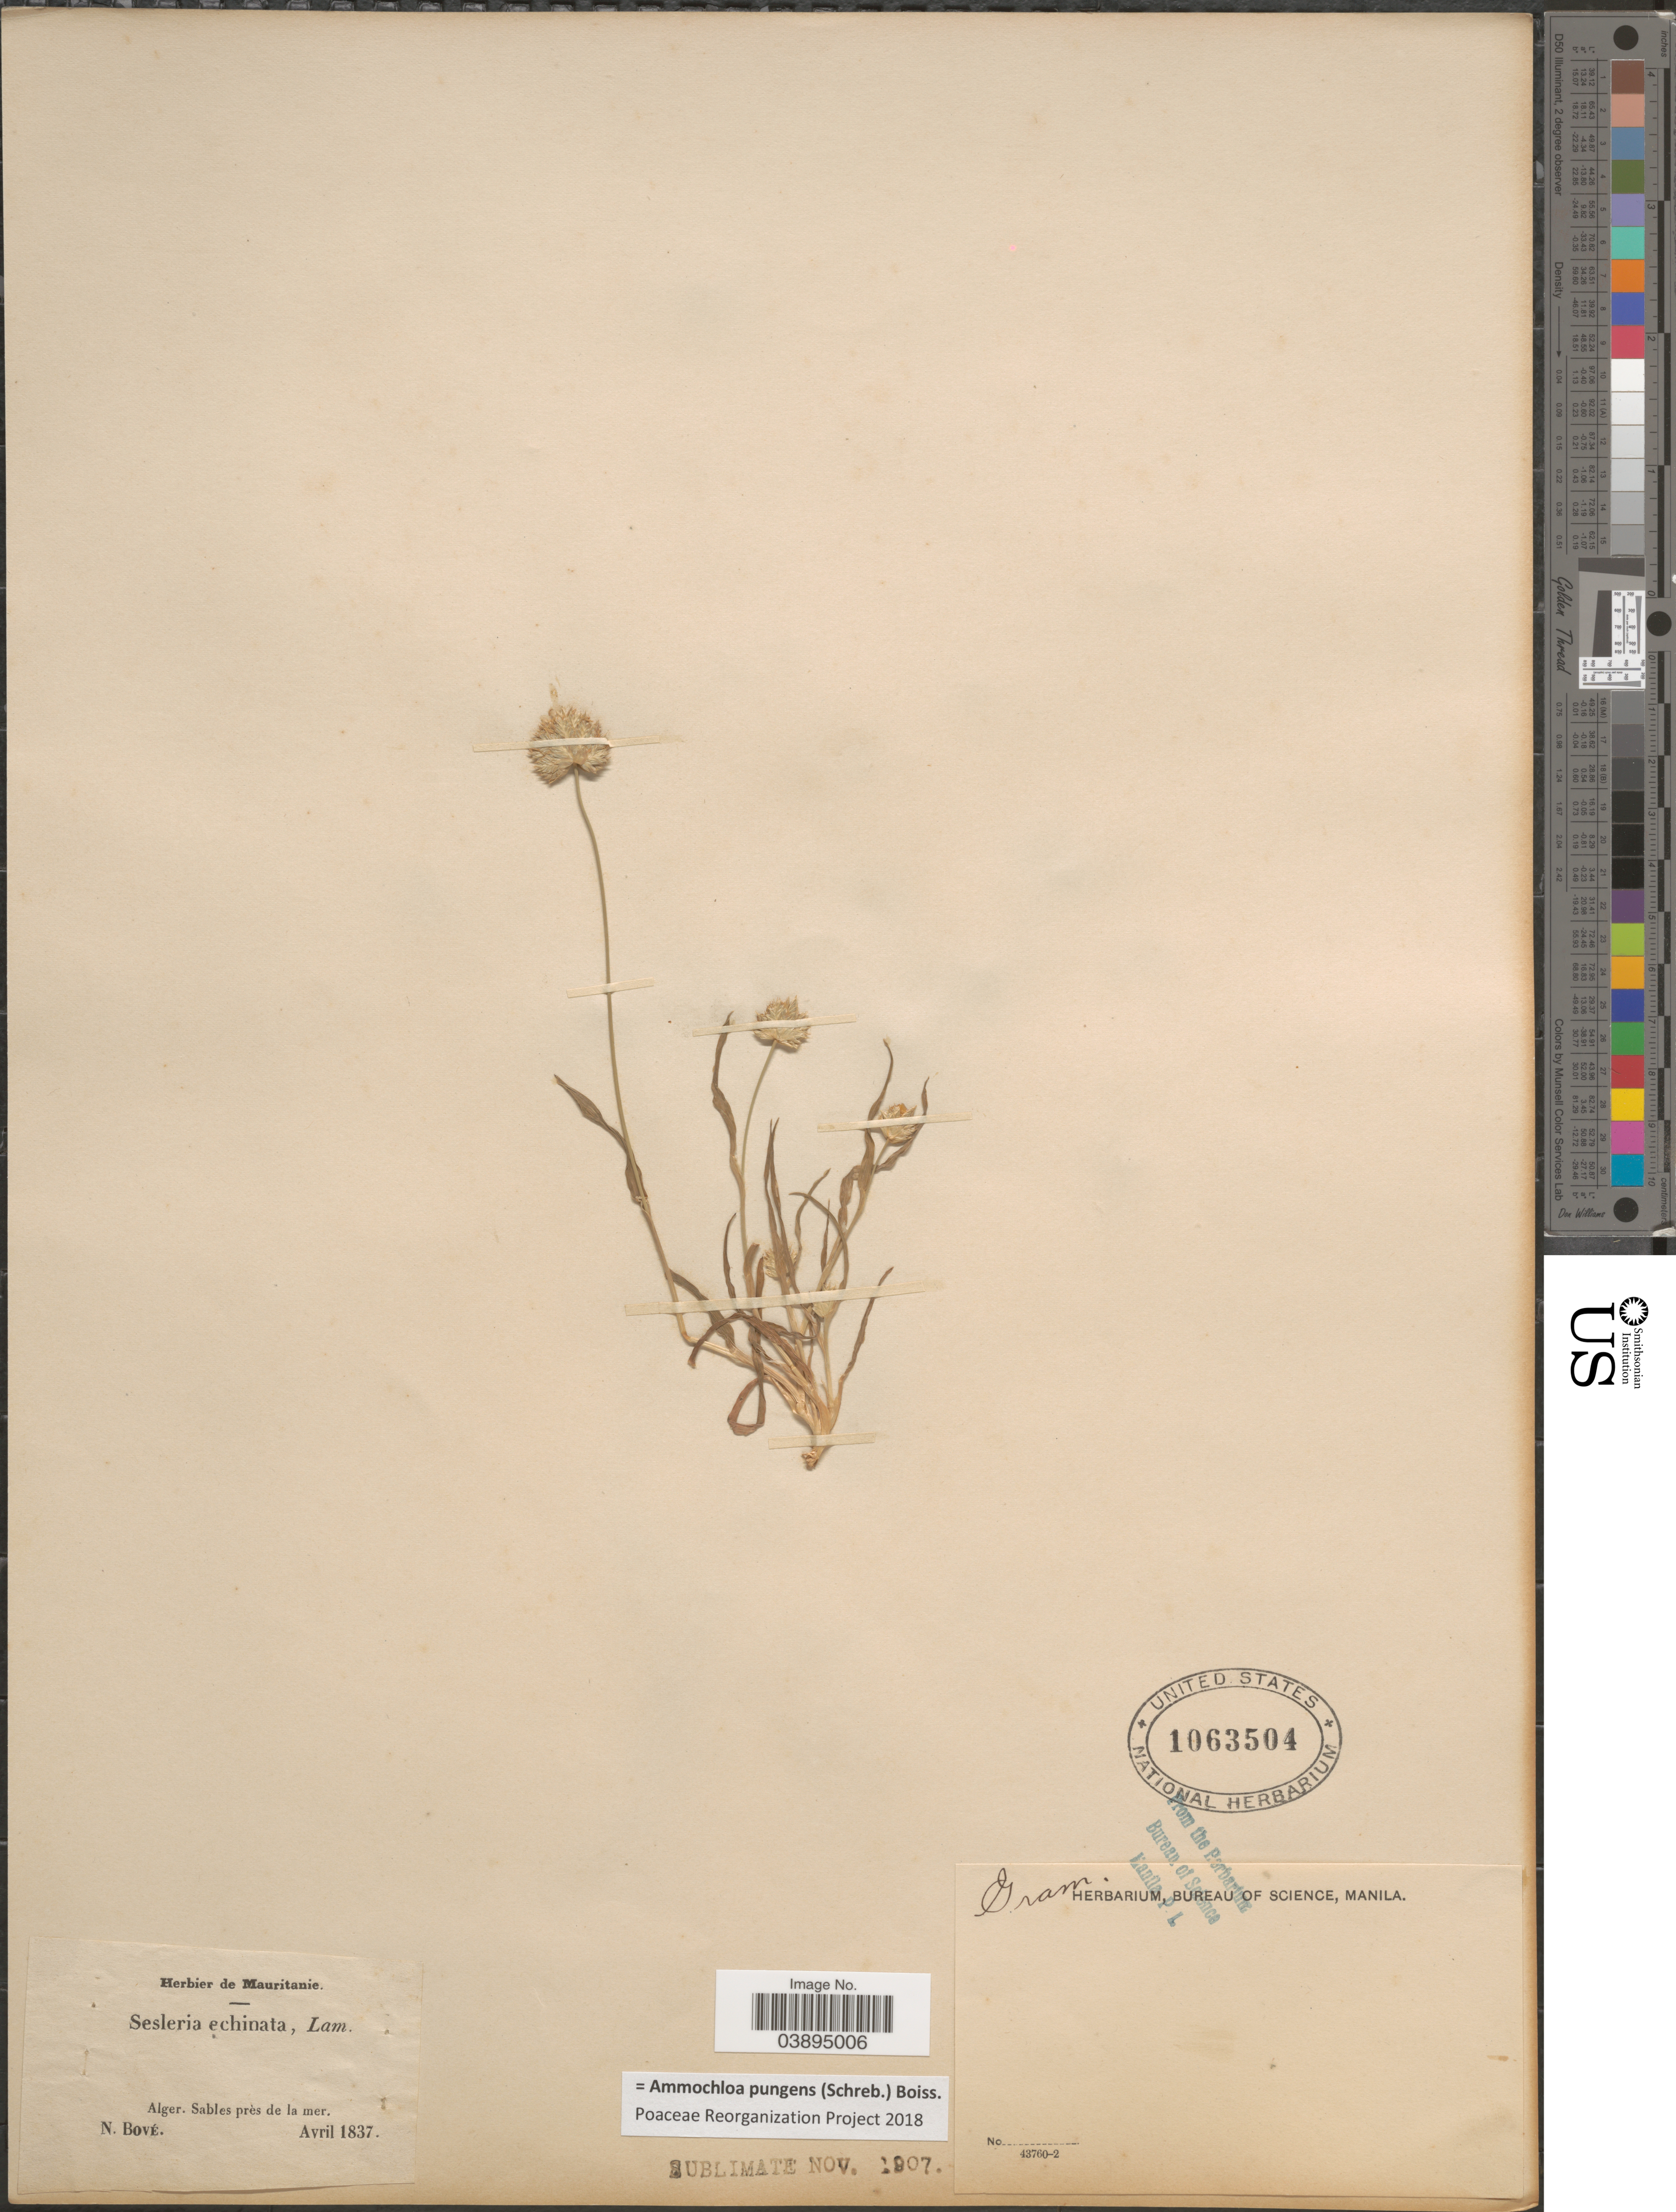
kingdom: Plantae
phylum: Tracheophyta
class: Liliopsida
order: Poales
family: Poaceae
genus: Ammochloa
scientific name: Ammochloa pungens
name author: (Schreb.) Boiss.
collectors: N. Bové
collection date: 1837-04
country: Algeria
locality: Alger. Sables près de la mer.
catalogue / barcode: US 1063504